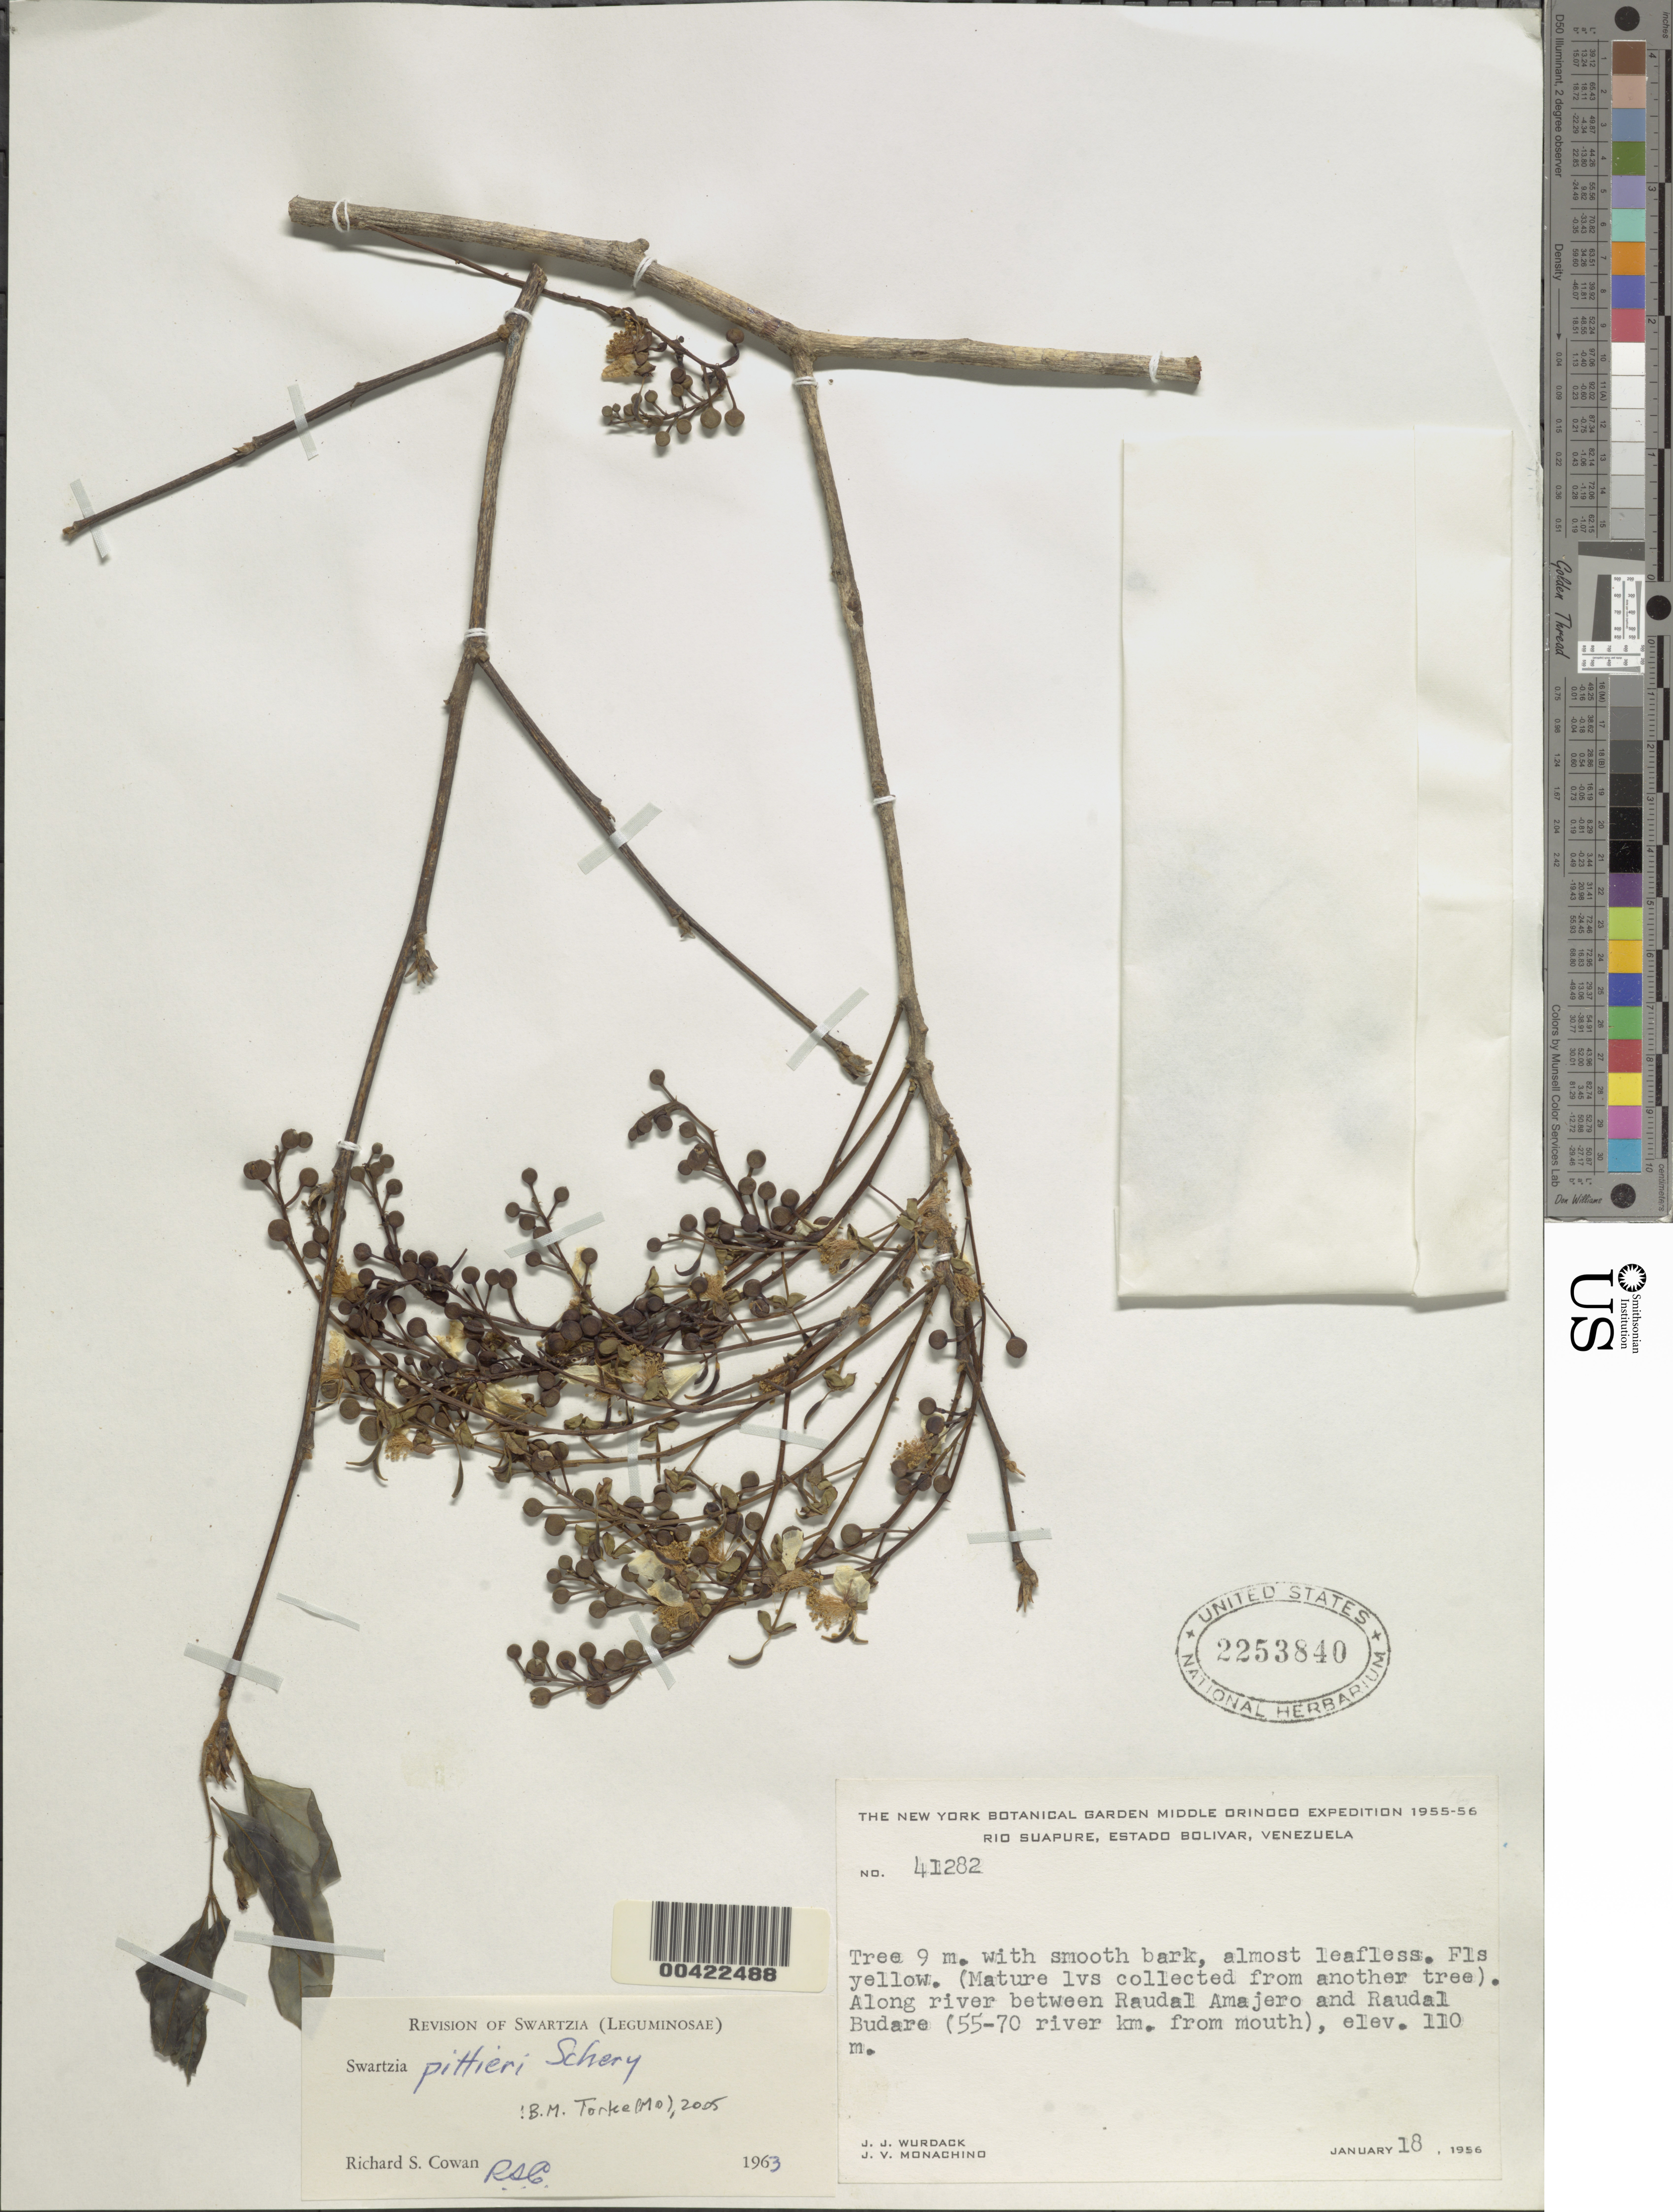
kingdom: Plantae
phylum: Tracheophyta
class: Magnoliopsida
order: Fabales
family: Fabaceae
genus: Swartzia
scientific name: Swartzia pittieri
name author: Schery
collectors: J. J. Wurdack & J. V. Monachino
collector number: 41282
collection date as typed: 18 Jan 1956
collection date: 1956-01-18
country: Venezuela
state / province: Bolivar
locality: Raudal amajero and raudal budare (55 - 70 miles from mouth), along river between; rio surapuare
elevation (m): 110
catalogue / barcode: US 2253840